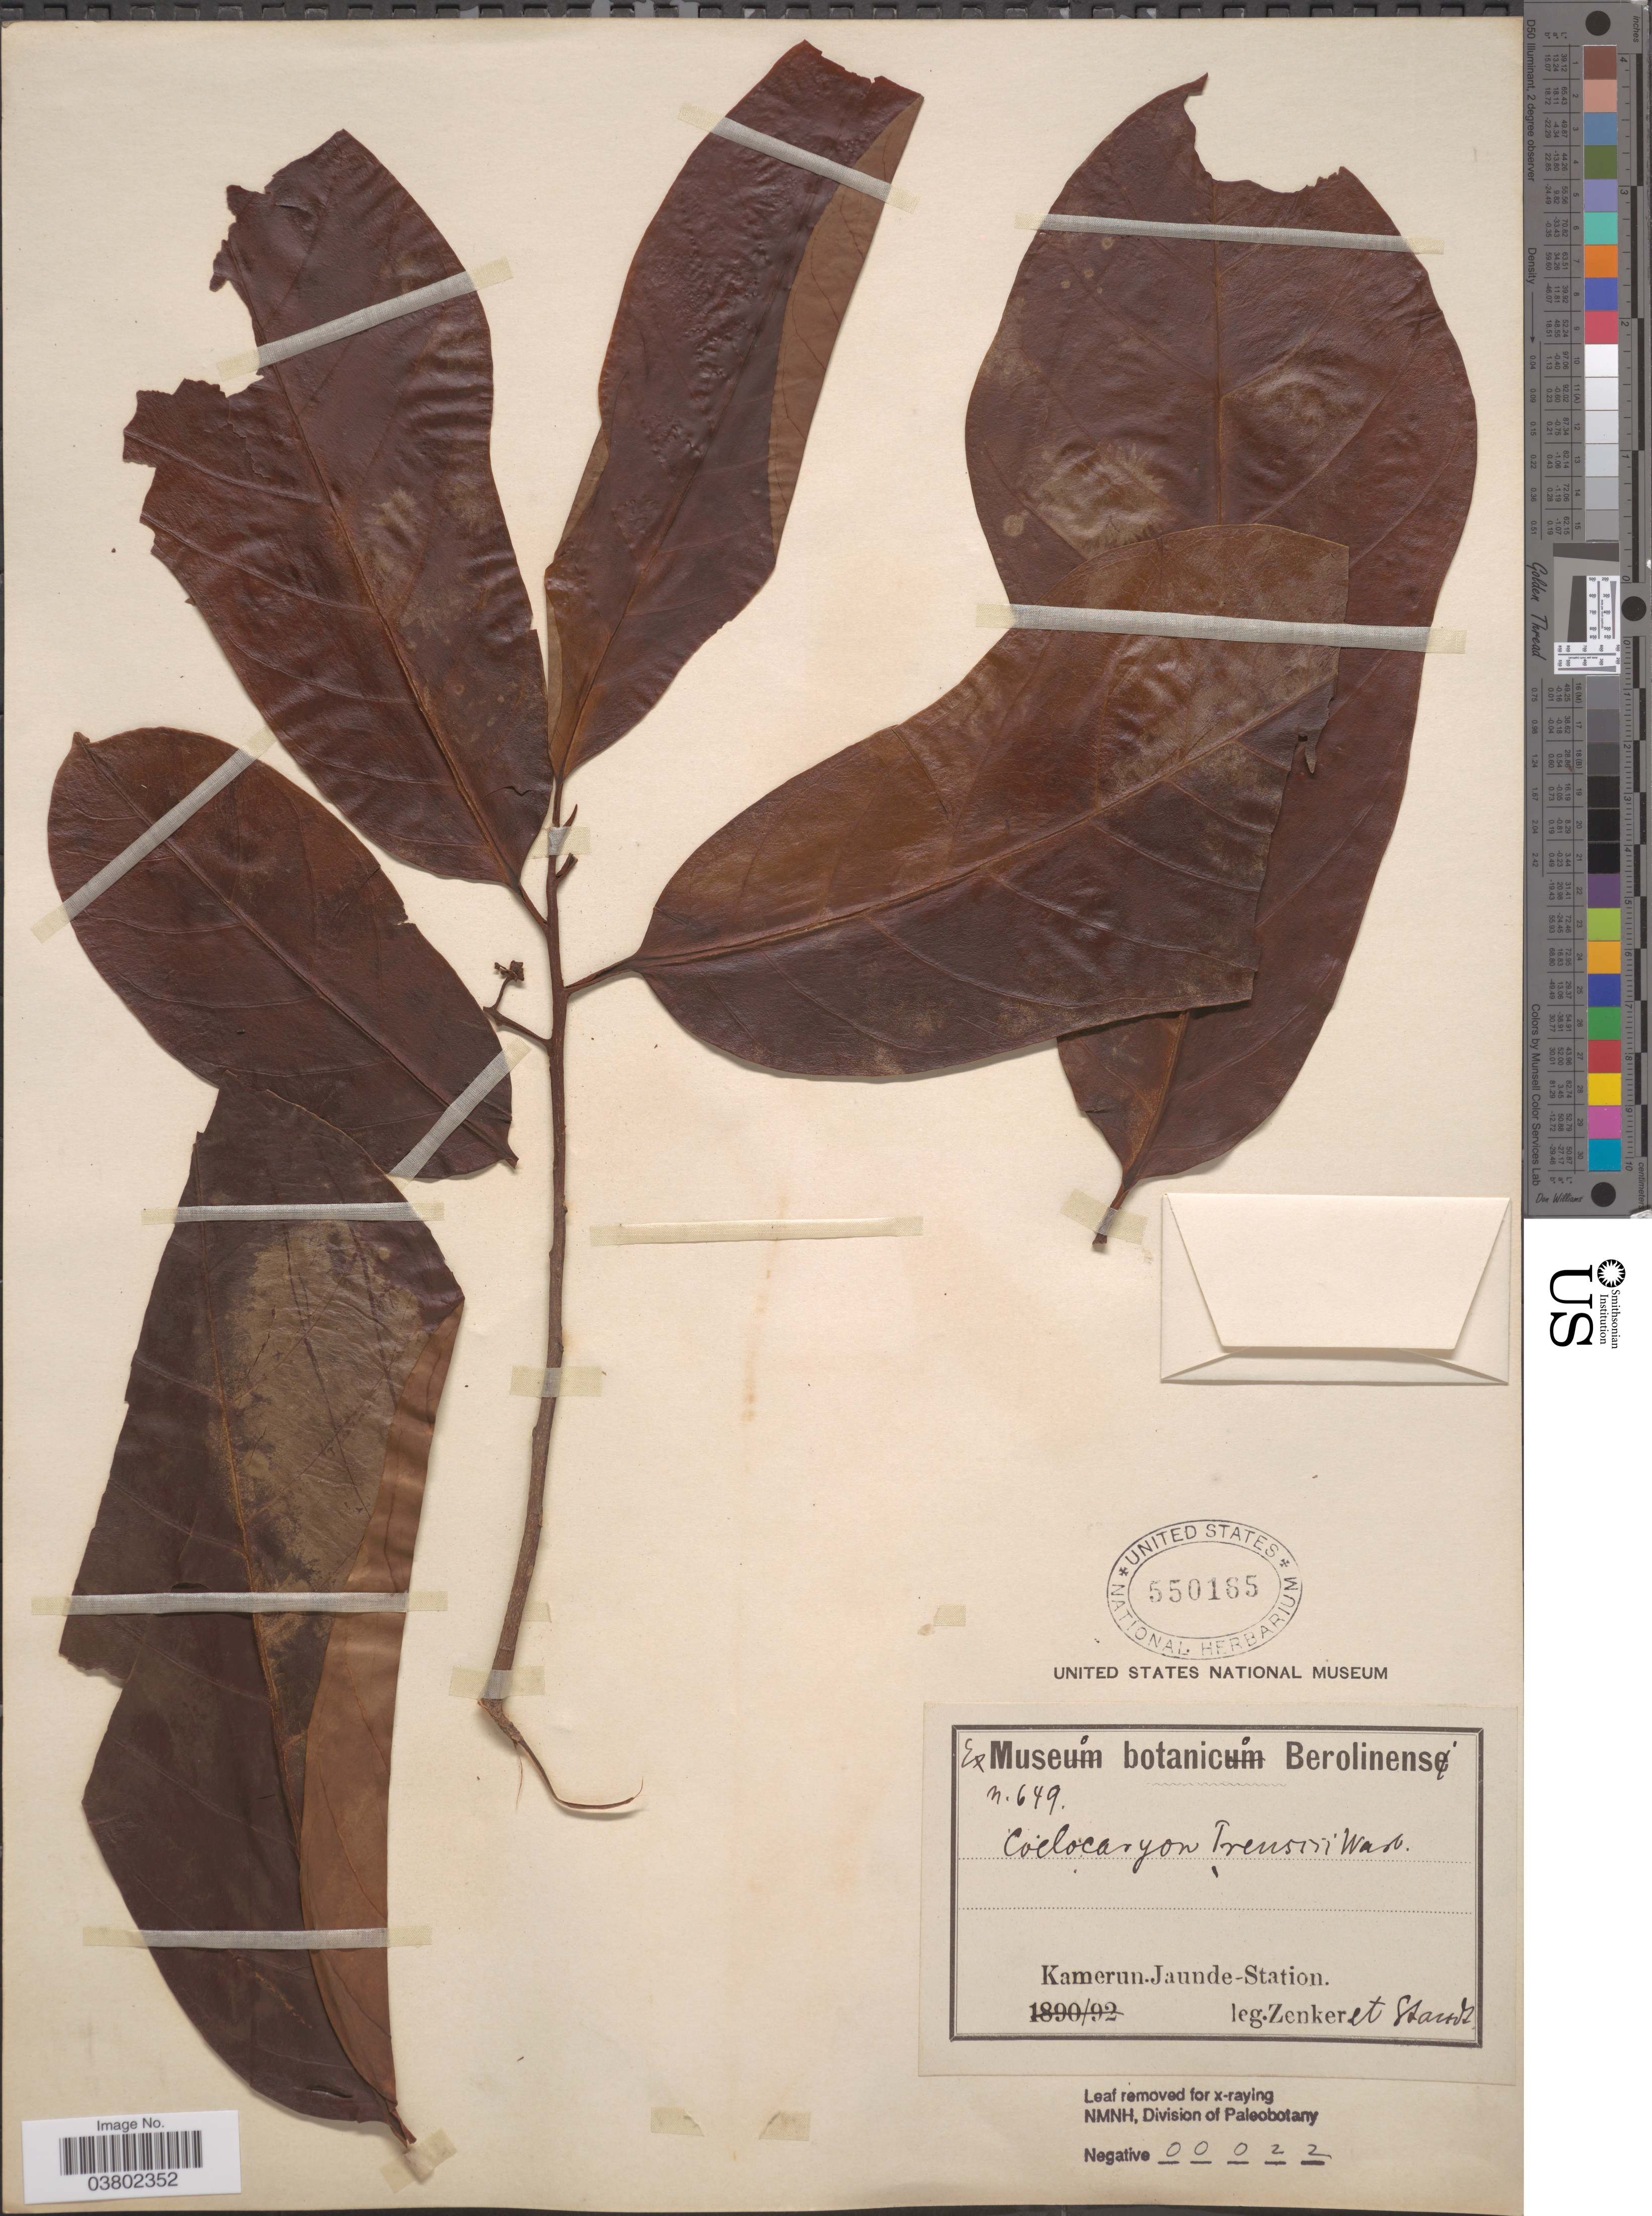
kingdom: Plantae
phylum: Tracheophyta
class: Magnoliopsida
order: Magnoliales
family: Myristicaceae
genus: Coelocaryon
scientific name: Coelocaryon preussii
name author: Warb.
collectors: Zenker, -- & -. Staudt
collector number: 649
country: Cameroon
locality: Kamerun-Jaunde-Station.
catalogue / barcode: US 550185